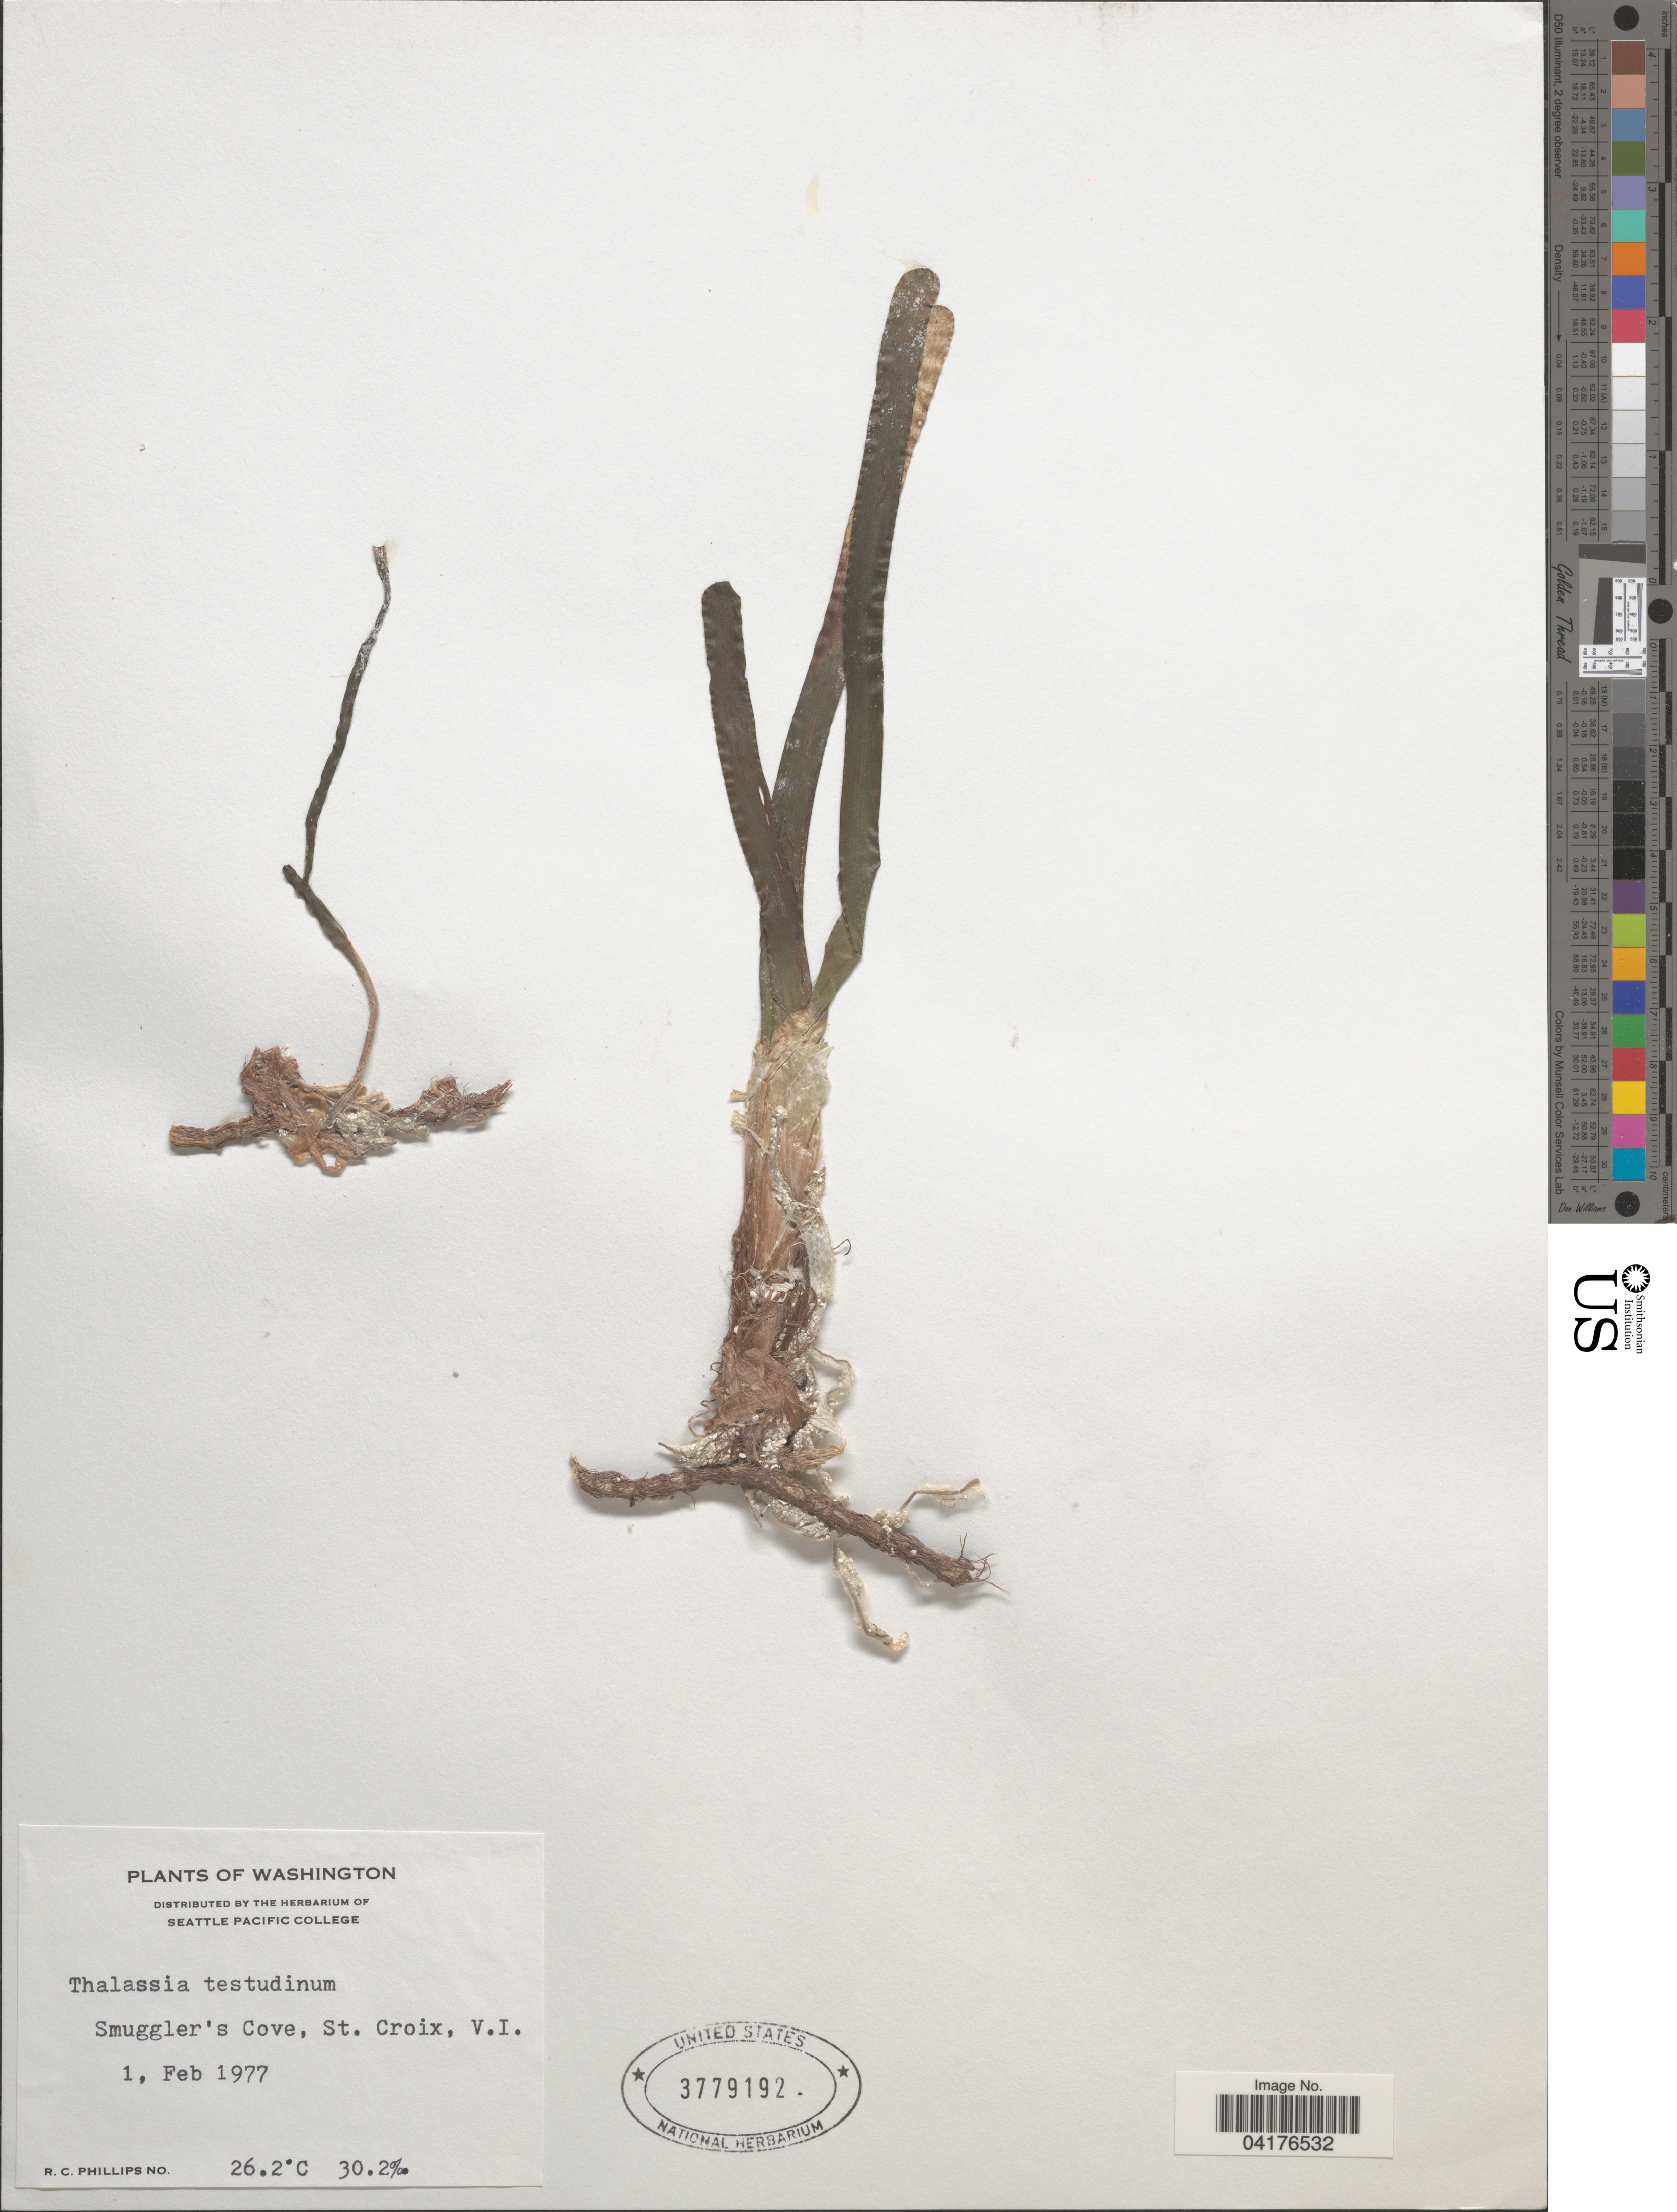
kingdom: Plantae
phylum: Tracheophyta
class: Liliopsida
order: Alismatales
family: Hydrocharitaceae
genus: Thalassia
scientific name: Thalassia testudinum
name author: Banks & Sol. ex K.D. Koenig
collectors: R. C. Phillips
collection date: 1977-02-01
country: U.S. Virgin Islands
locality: Smuggler's Cove, St. Croix, V.I.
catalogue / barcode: US 3779192